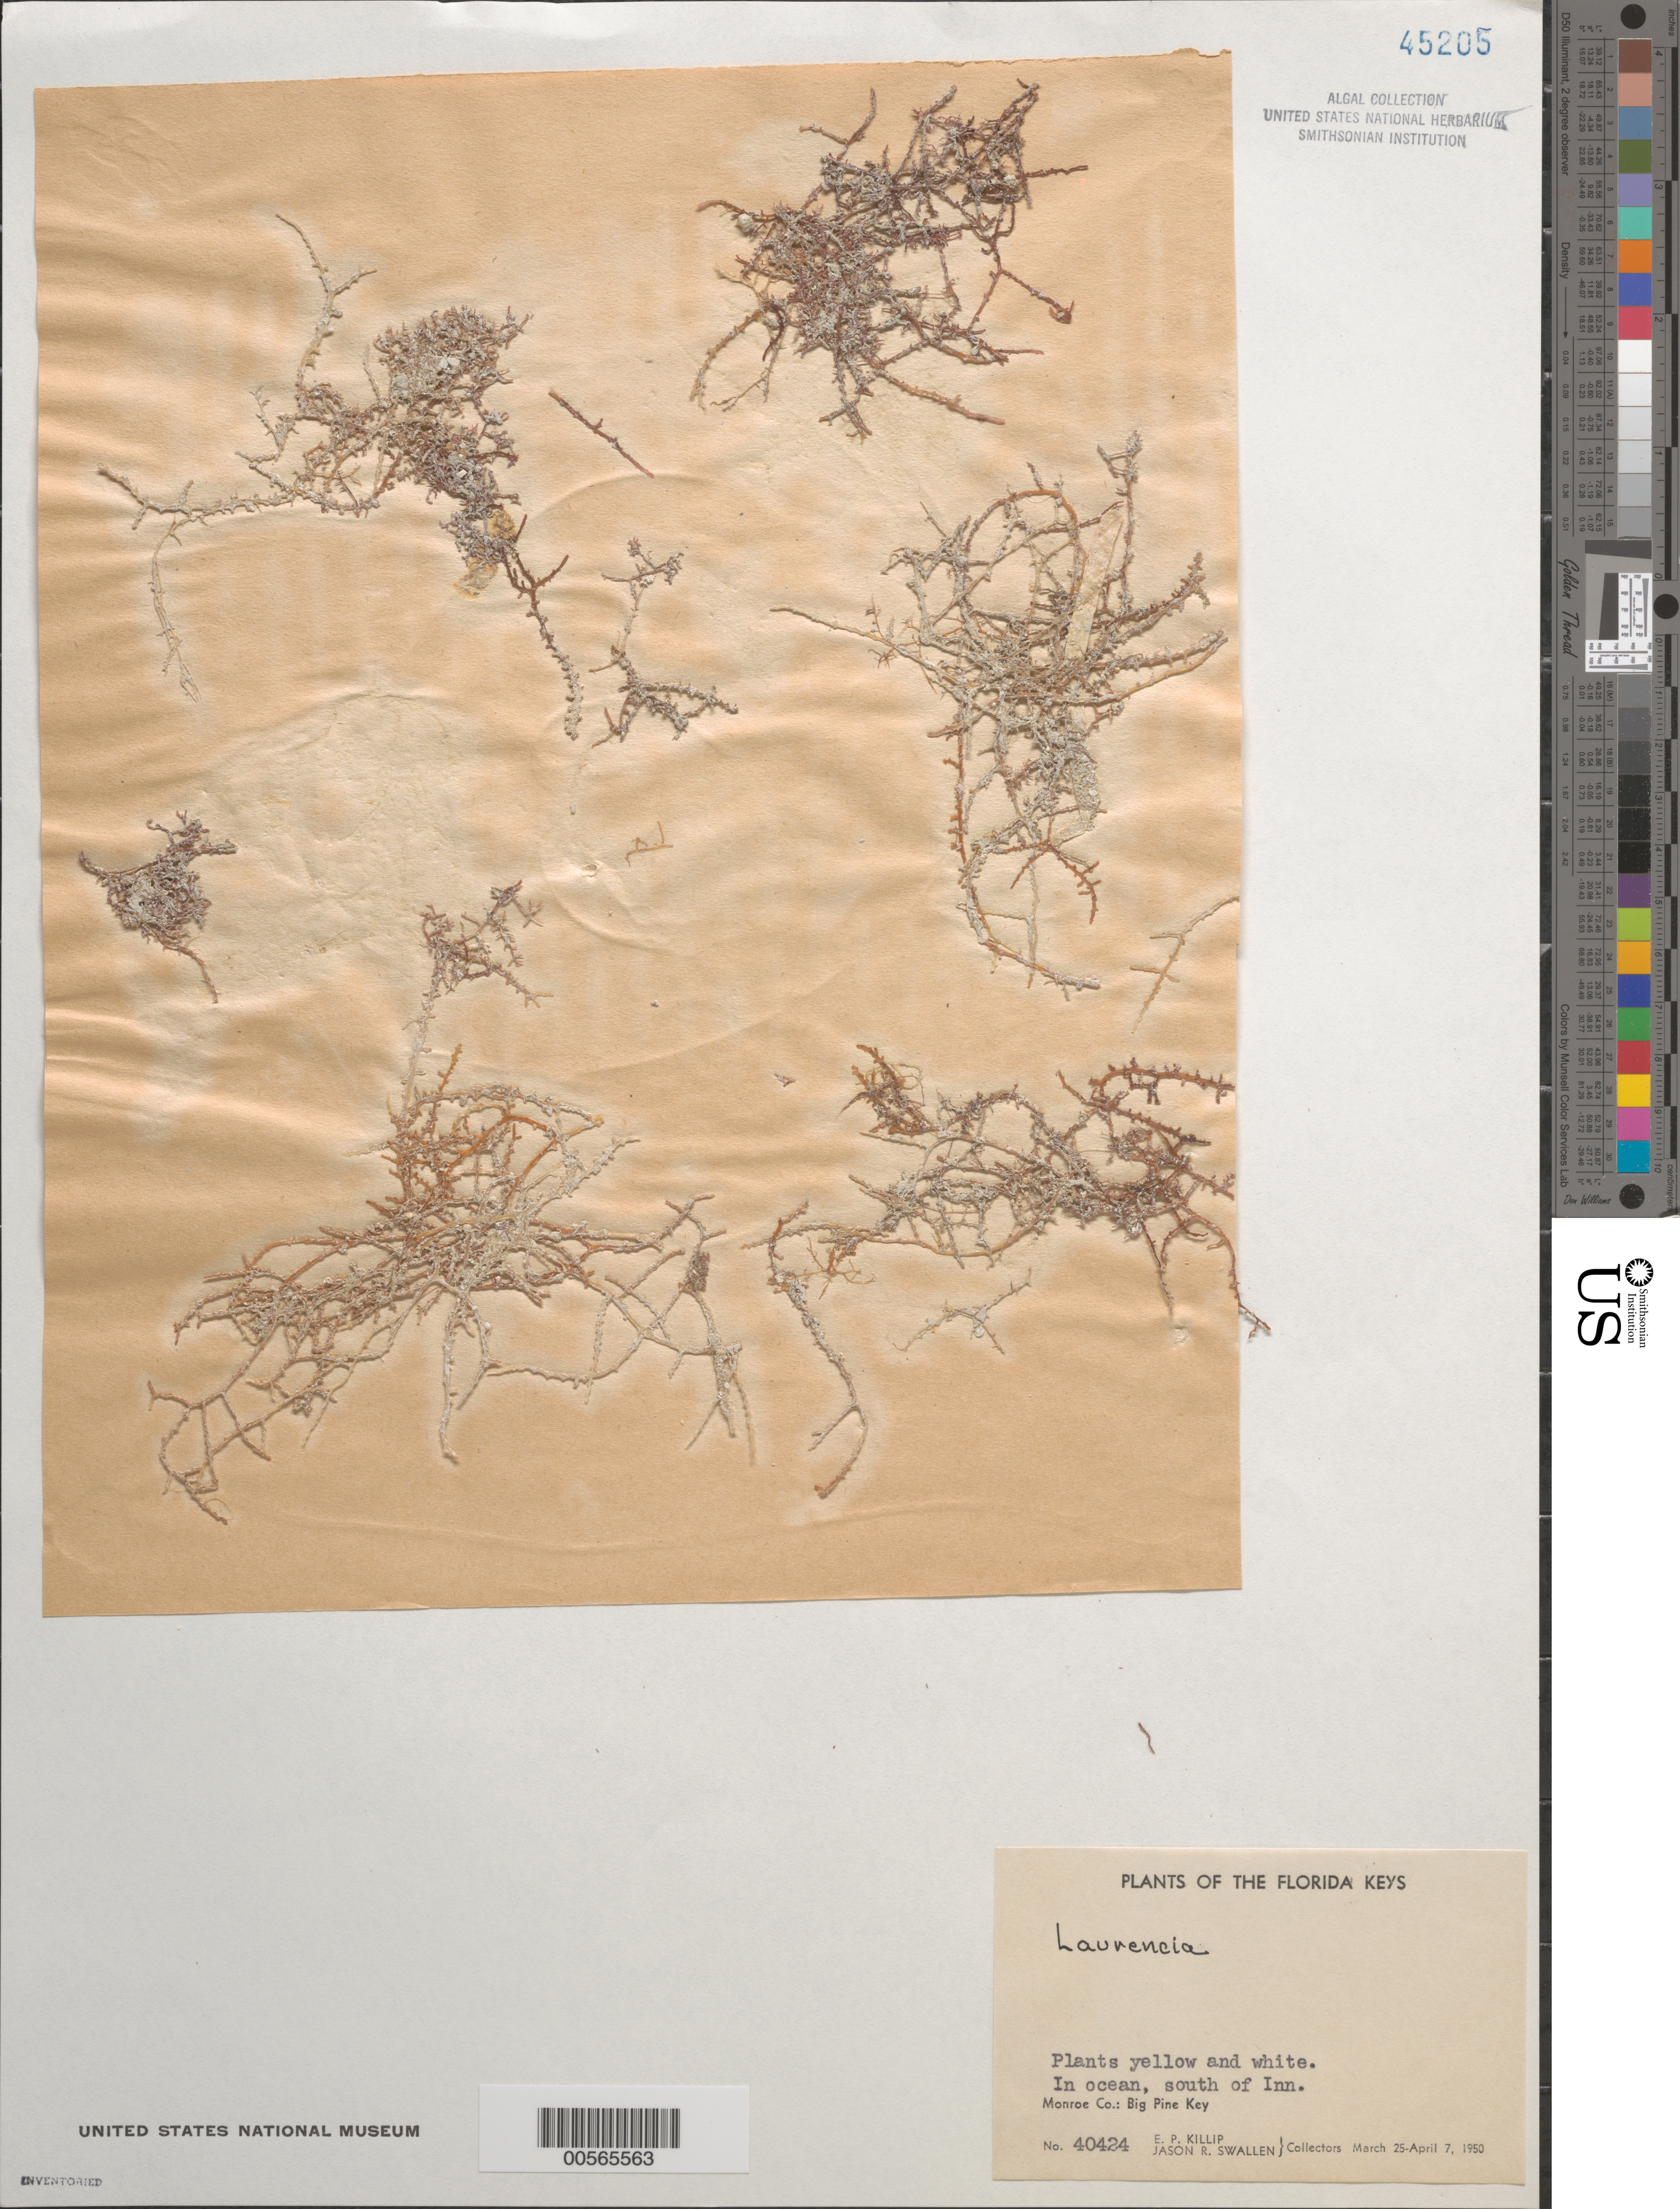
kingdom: Plantae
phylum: Rhodophyta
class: Florideophyceae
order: Ceramiales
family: Rhodomelaceae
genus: Laurencia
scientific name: Laurencia sp.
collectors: E. P. Killip & J. R. Swallen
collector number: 40424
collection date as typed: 25 Mar 1950 TO 07 Apr 1950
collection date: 1950-03-25/1950-04-07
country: United States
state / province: Florida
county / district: Monroe County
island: Big Pine Key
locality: South of Big Pine Inn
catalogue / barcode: US 45205